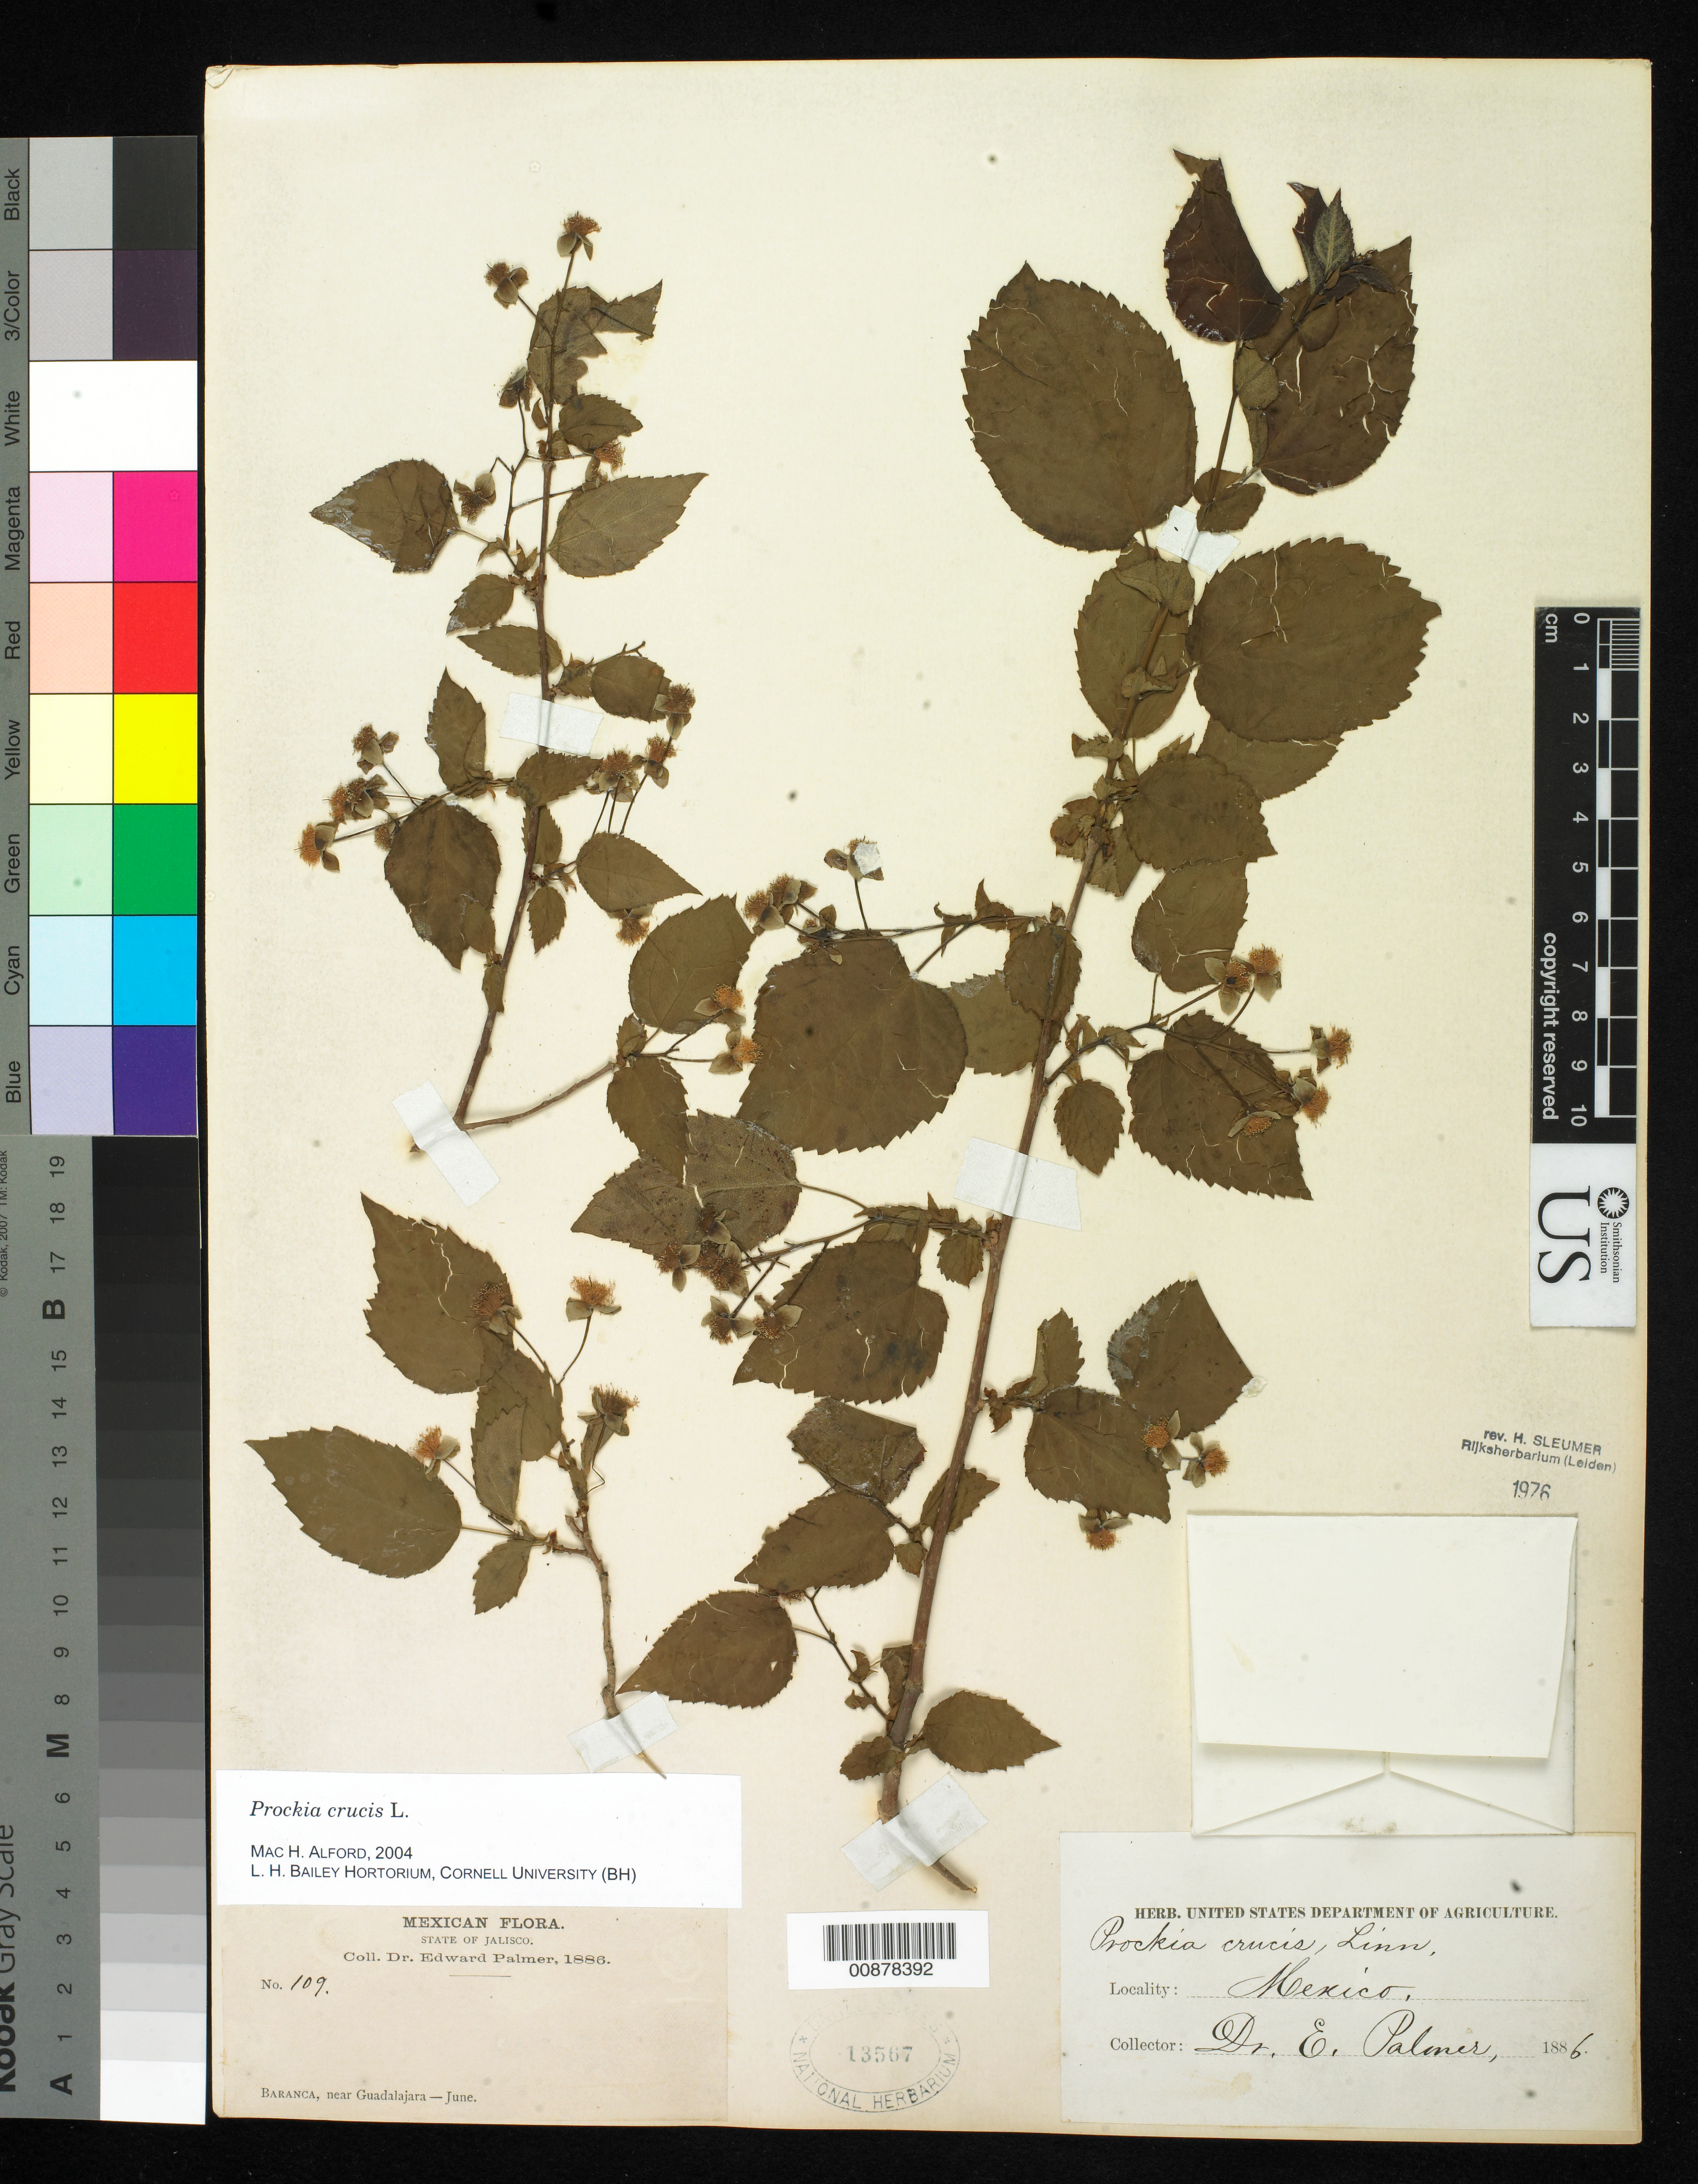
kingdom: Plantae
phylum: Tracheophyta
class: Magnoliopsida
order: Malpighiales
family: Salicaceae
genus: Prockia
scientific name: Prockia crucis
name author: P. Browne ex L.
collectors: E. Palmer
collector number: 109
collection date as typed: Jun 1886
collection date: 1886-06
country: Mexico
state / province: Jalisco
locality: Barranca, near Guadalajara, Jalisco.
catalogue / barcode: US 13567